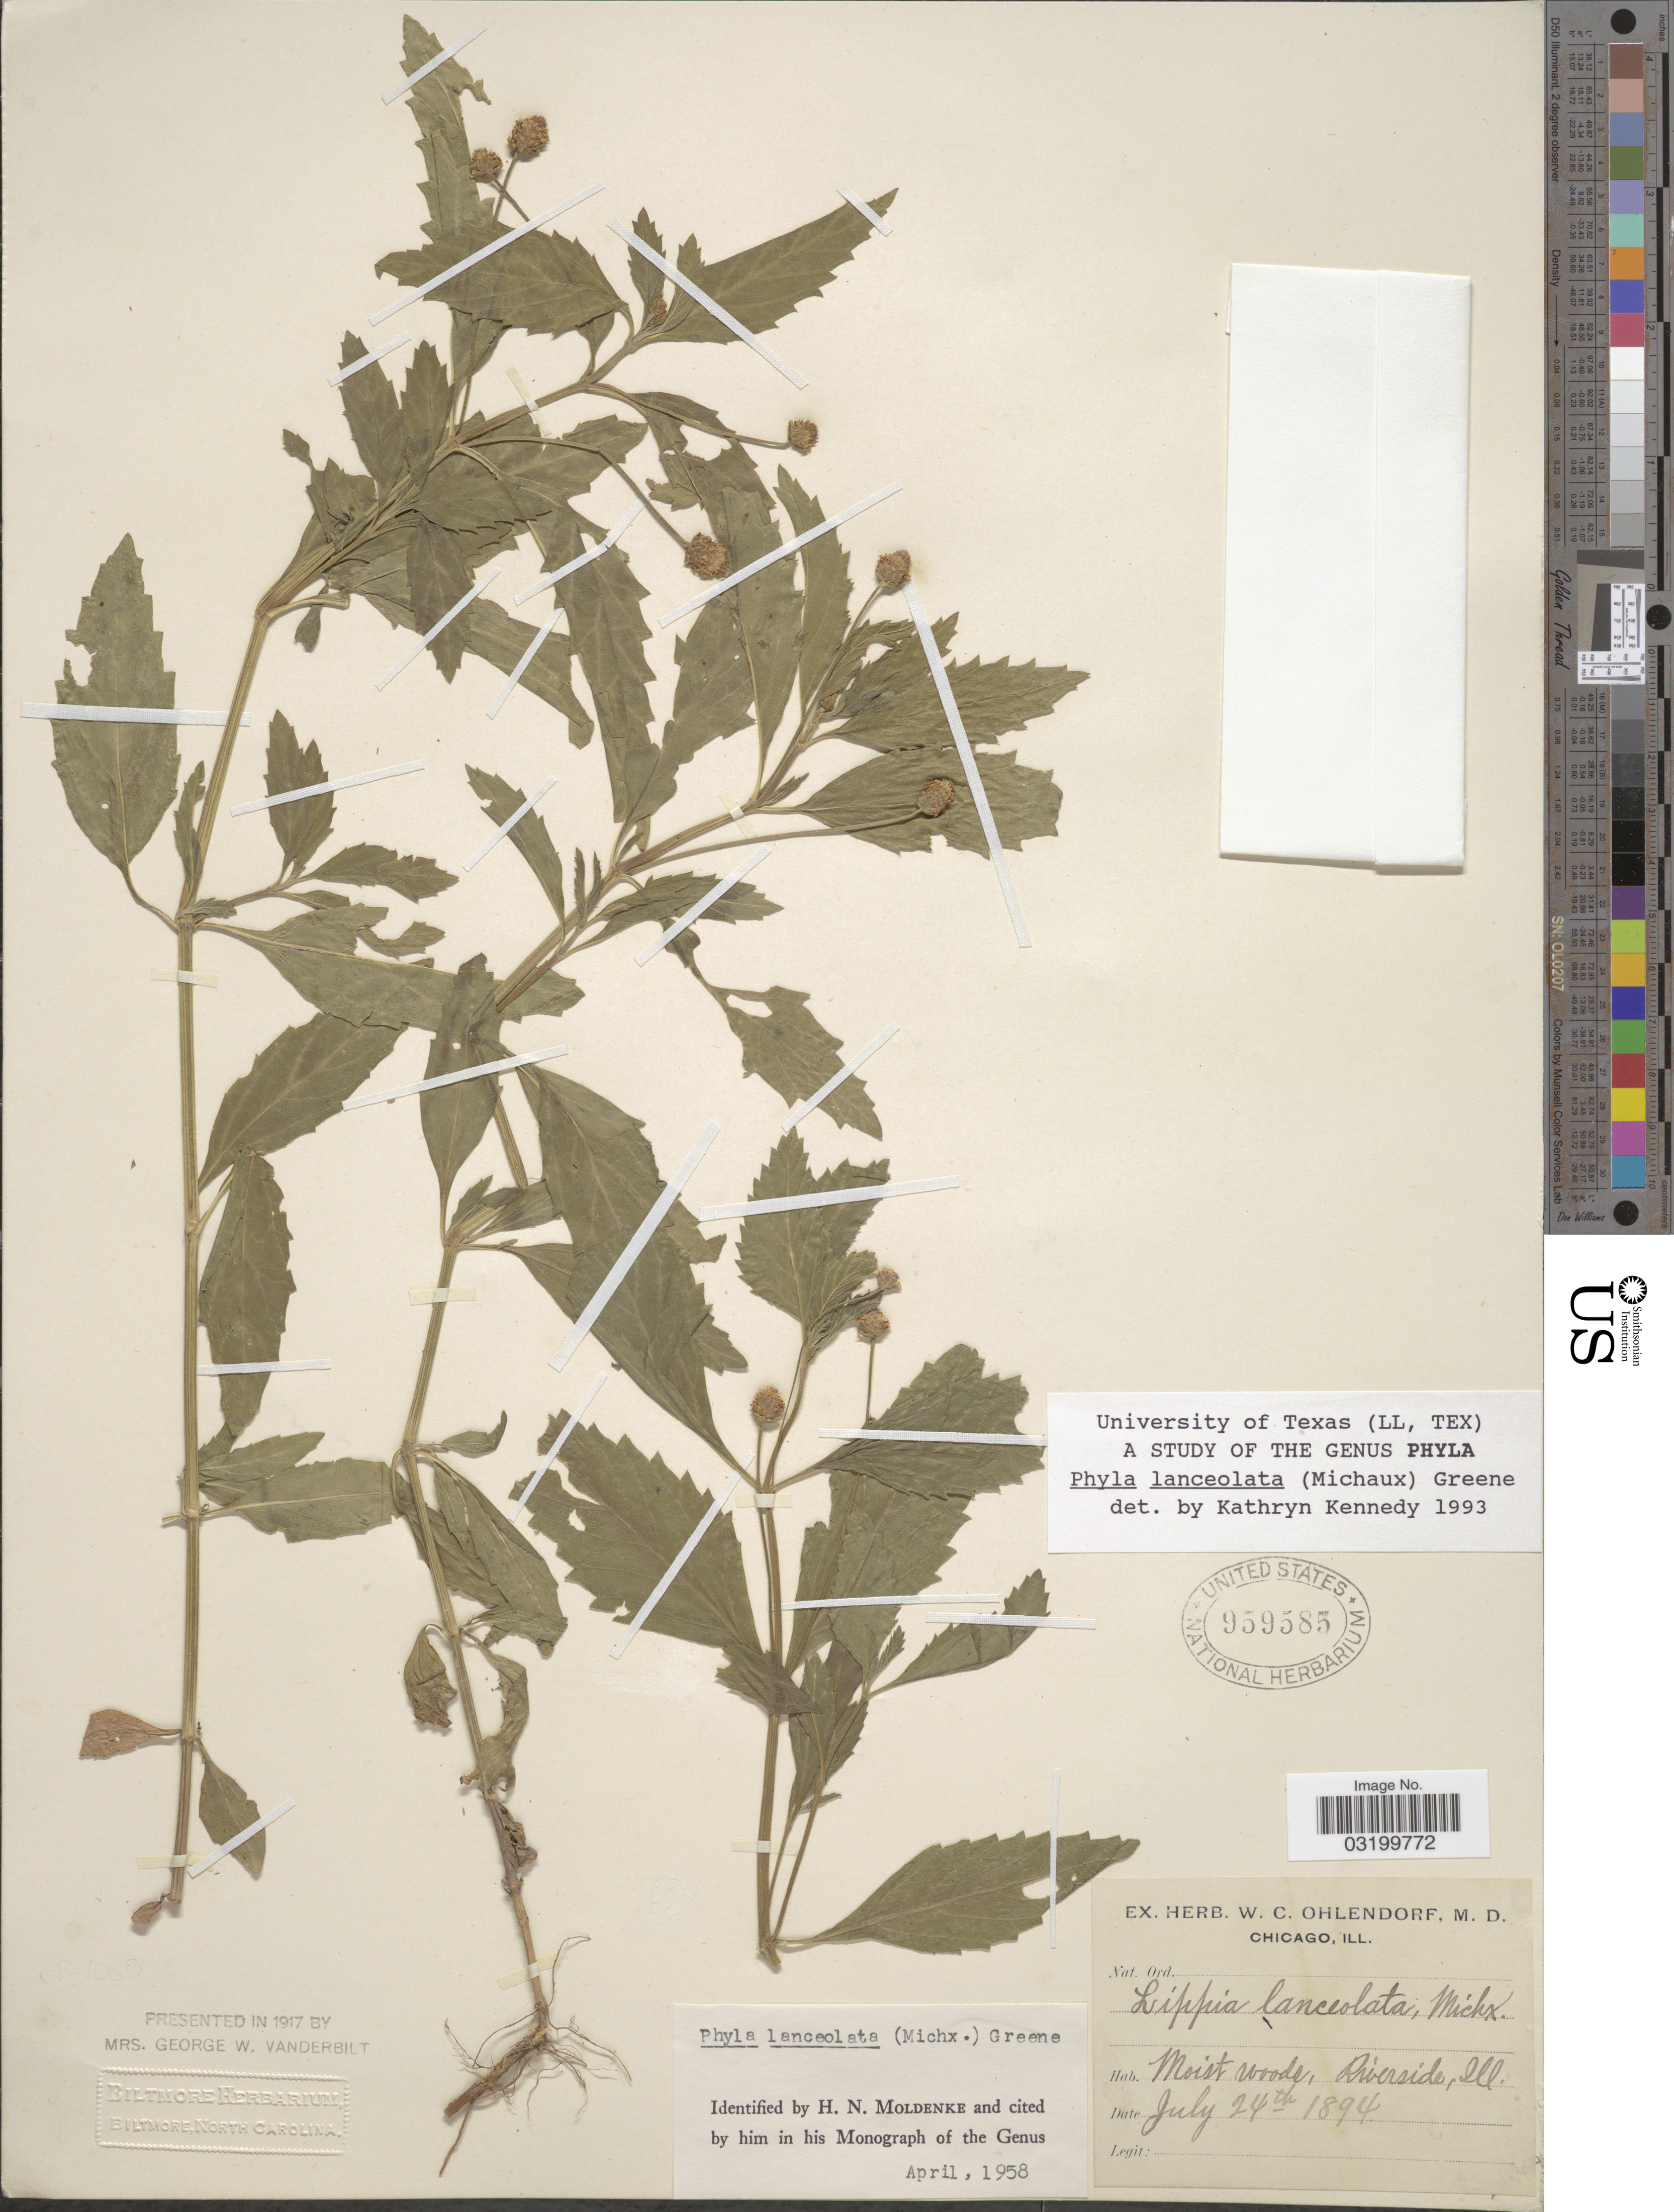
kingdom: Plantae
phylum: Tracheophyta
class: Magnoliopsida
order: Lamiales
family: Verbenaceae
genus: Phyla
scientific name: Phyla lanceolata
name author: (Michx.) Greene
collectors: ex herb. W. C. Ohlendorf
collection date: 1894-07-24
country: United States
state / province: Illinois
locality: Moist woods, Riverside.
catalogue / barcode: US 959585